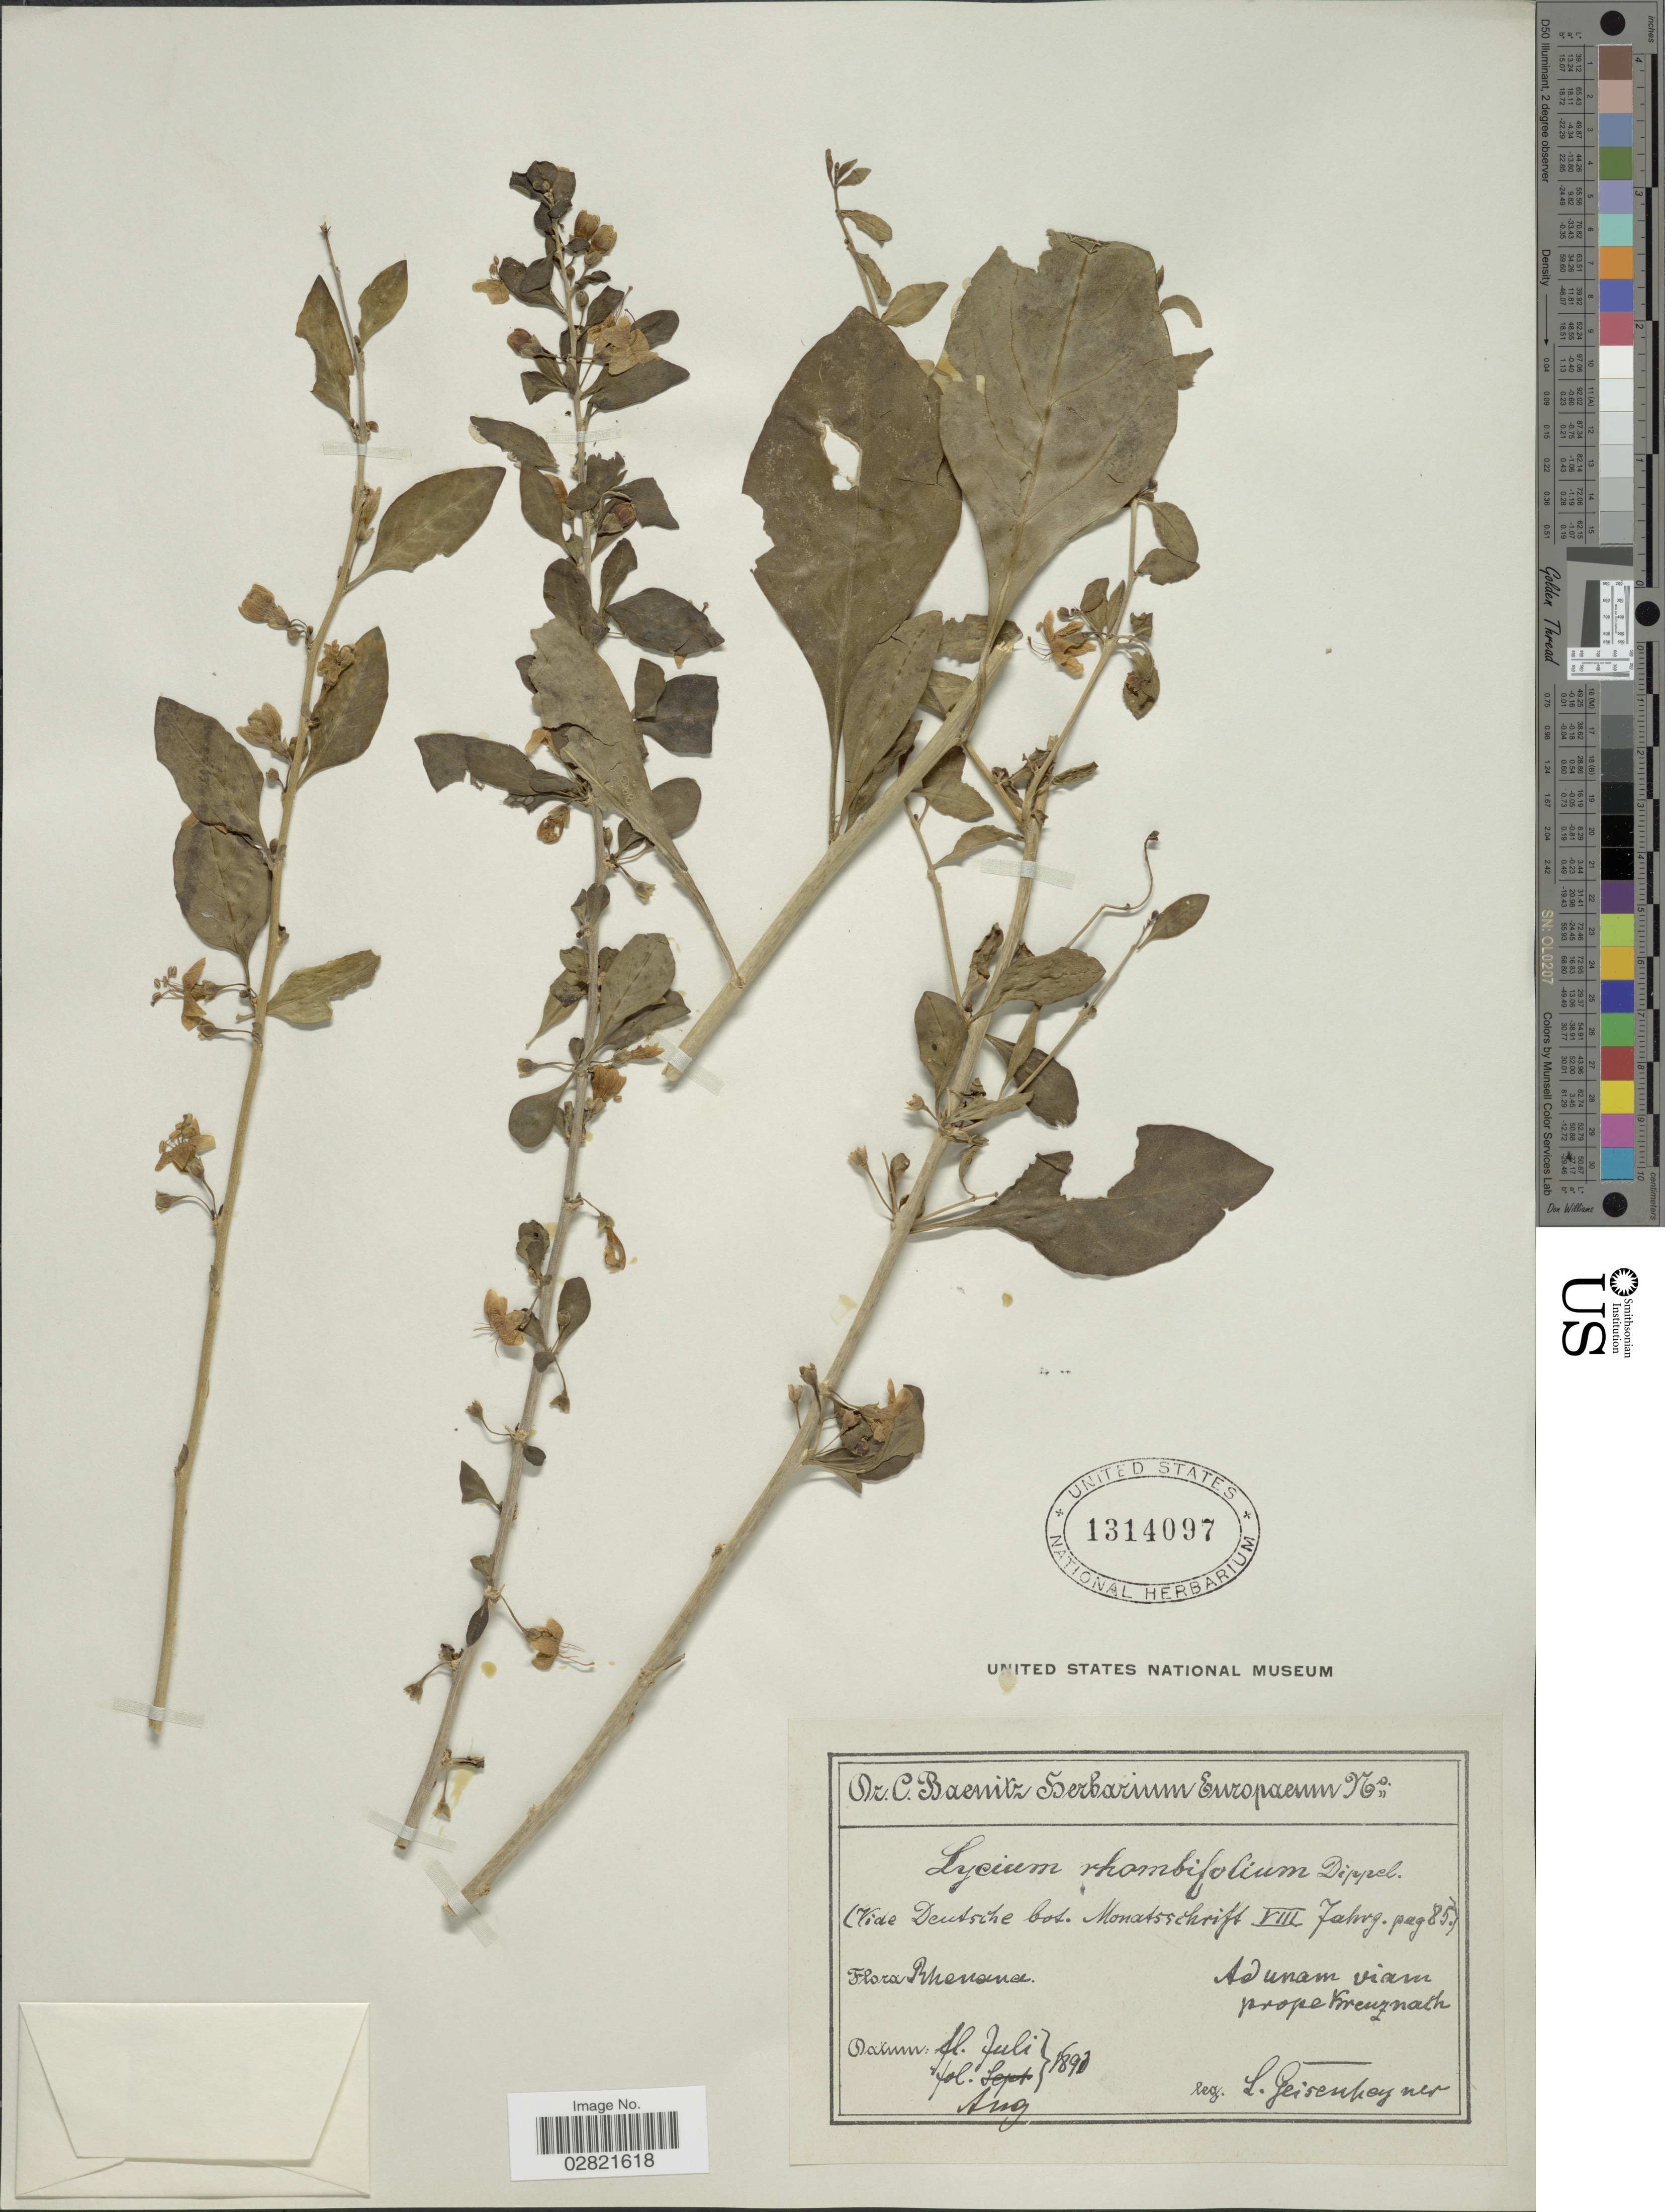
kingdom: Plantae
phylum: Tracheophyta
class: Magnoliopsida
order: Solanales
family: Solanaceae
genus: Lycium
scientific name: Lycium chinense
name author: Mill.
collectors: L. Geisenheyner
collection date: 1891-07/1891-08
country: Germany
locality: Ad unam viam prope Kreuznach.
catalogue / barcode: US 1314097